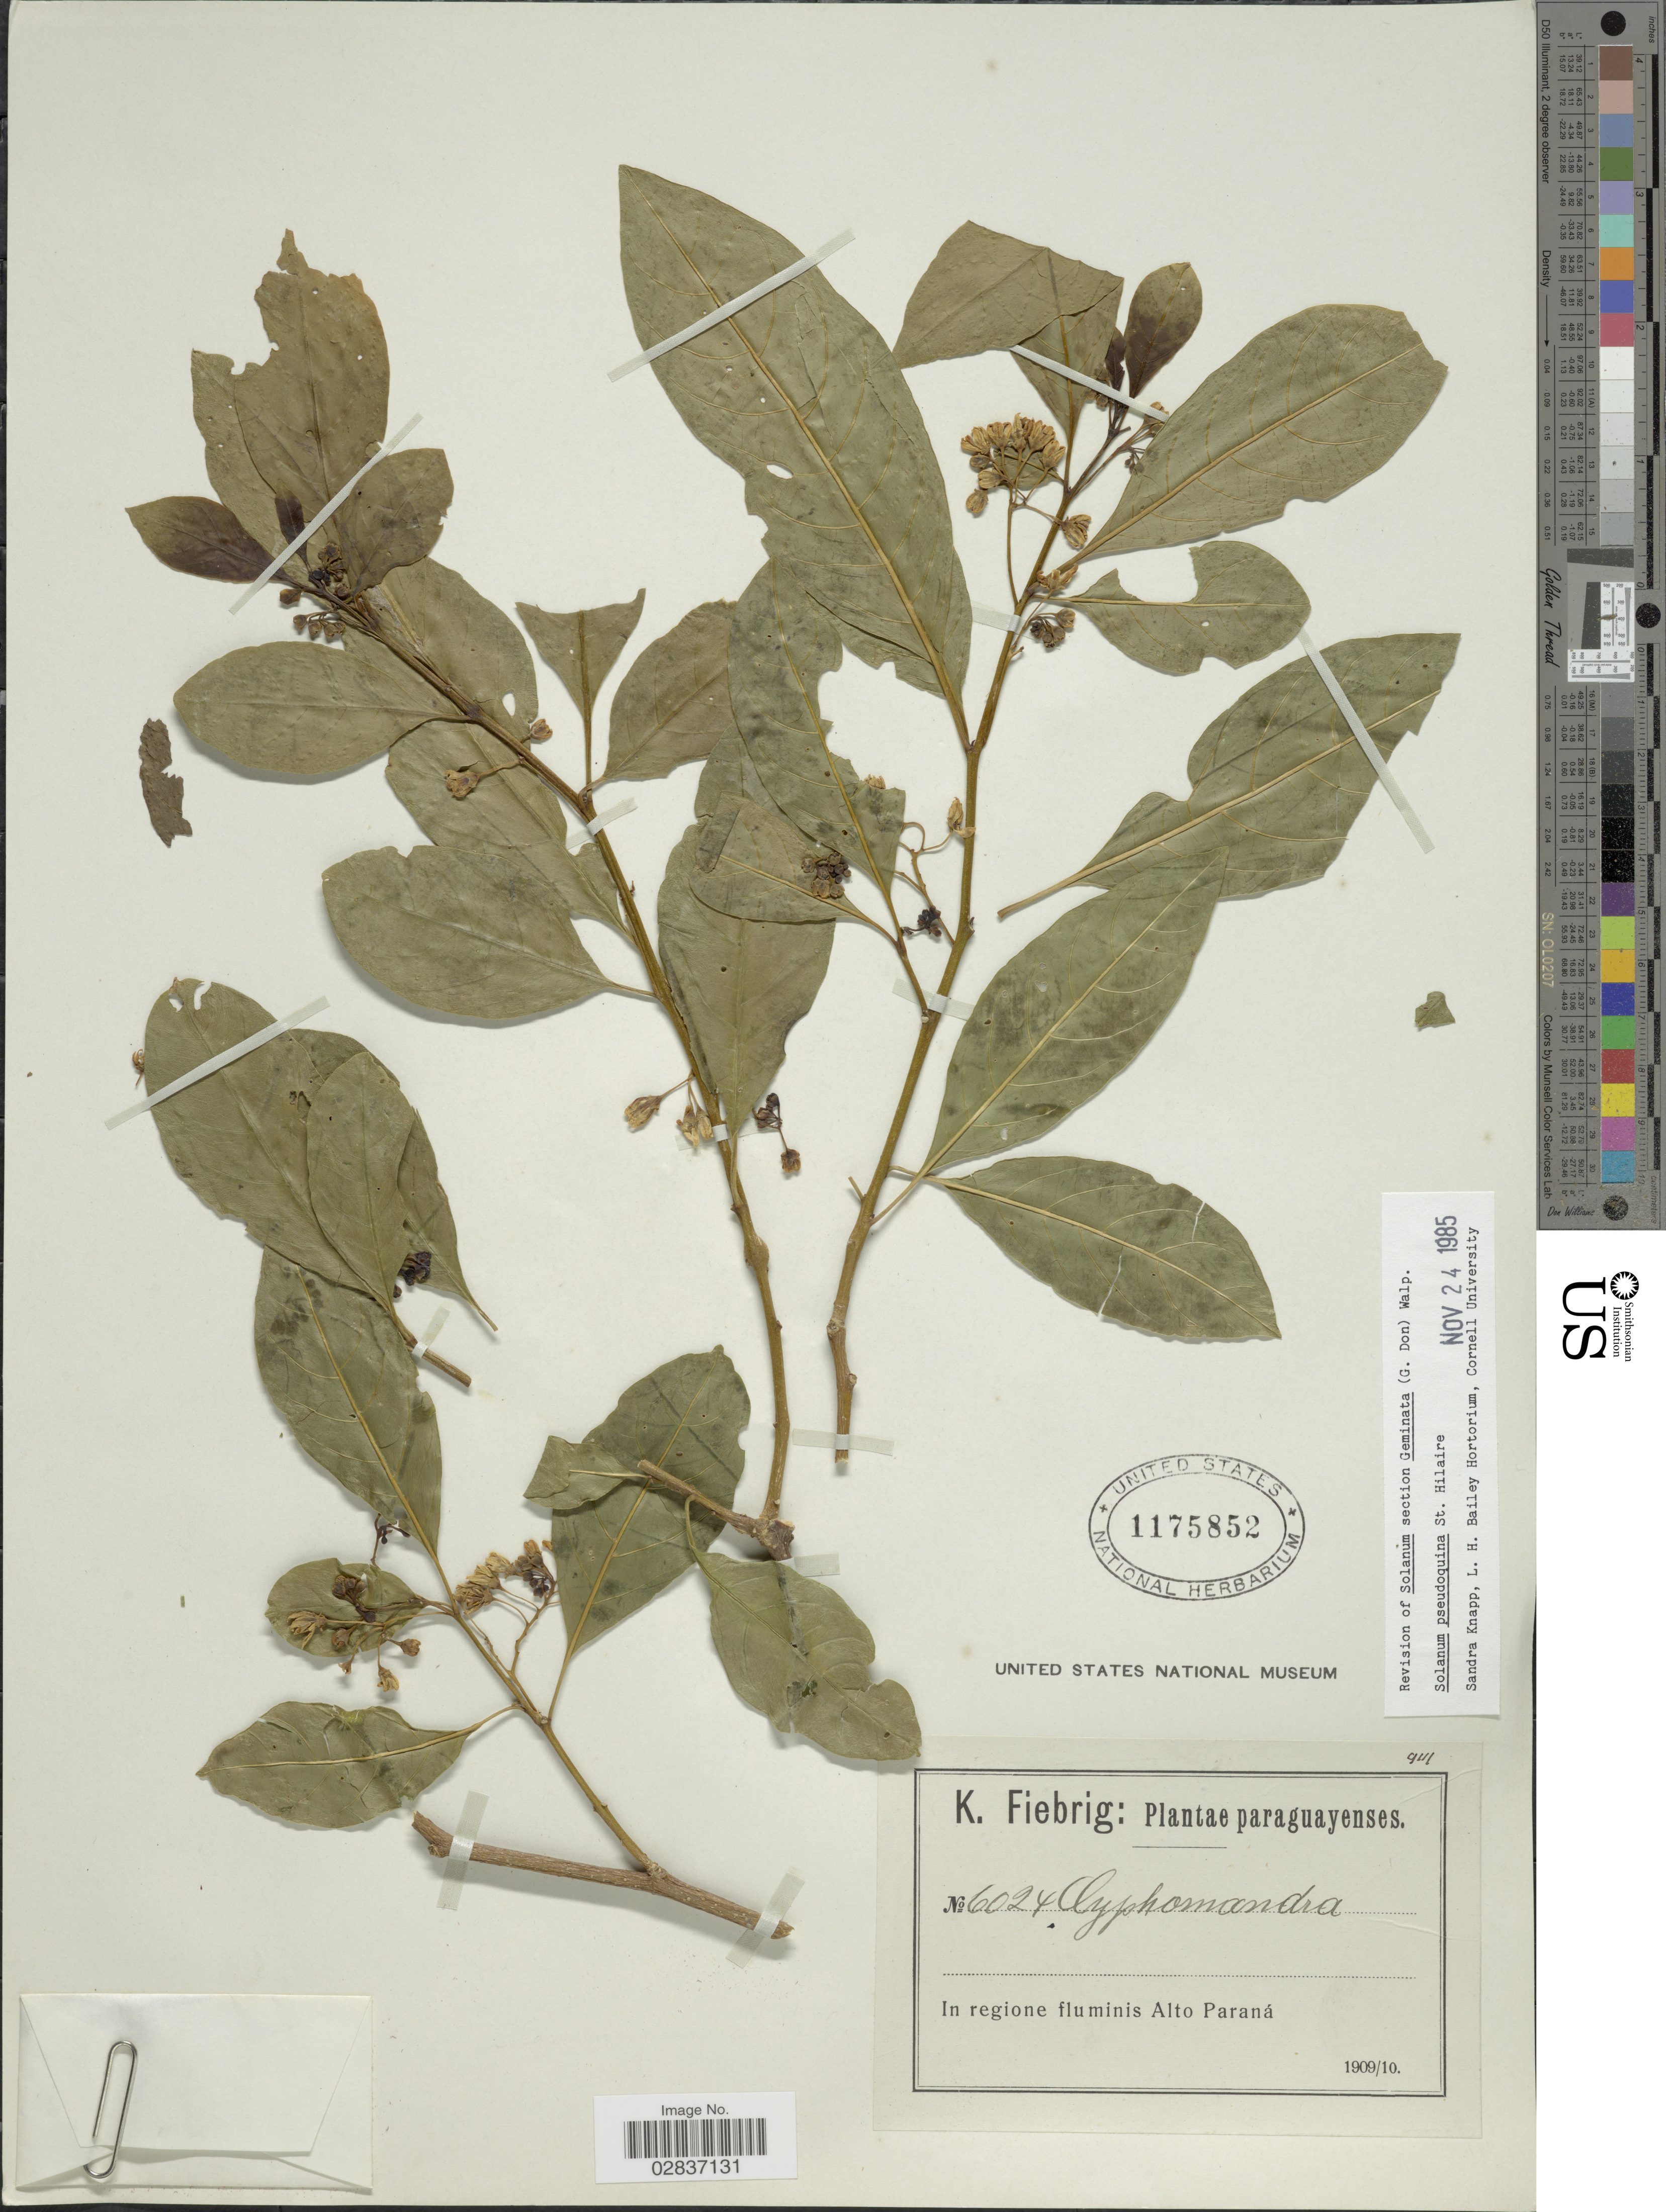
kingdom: Plantae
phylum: Tracheophyta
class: Magnoliopsida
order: Solanales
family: Solanaceae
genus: Solanum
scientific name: Solanum pseudoquina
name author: A. St.-Hil.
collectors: K. Fiebrig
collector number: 6024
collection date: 1909/1910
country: Paraguay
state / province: Alto Parana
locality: In regione fluminis Alto Paraná.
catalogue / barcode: US 1175852